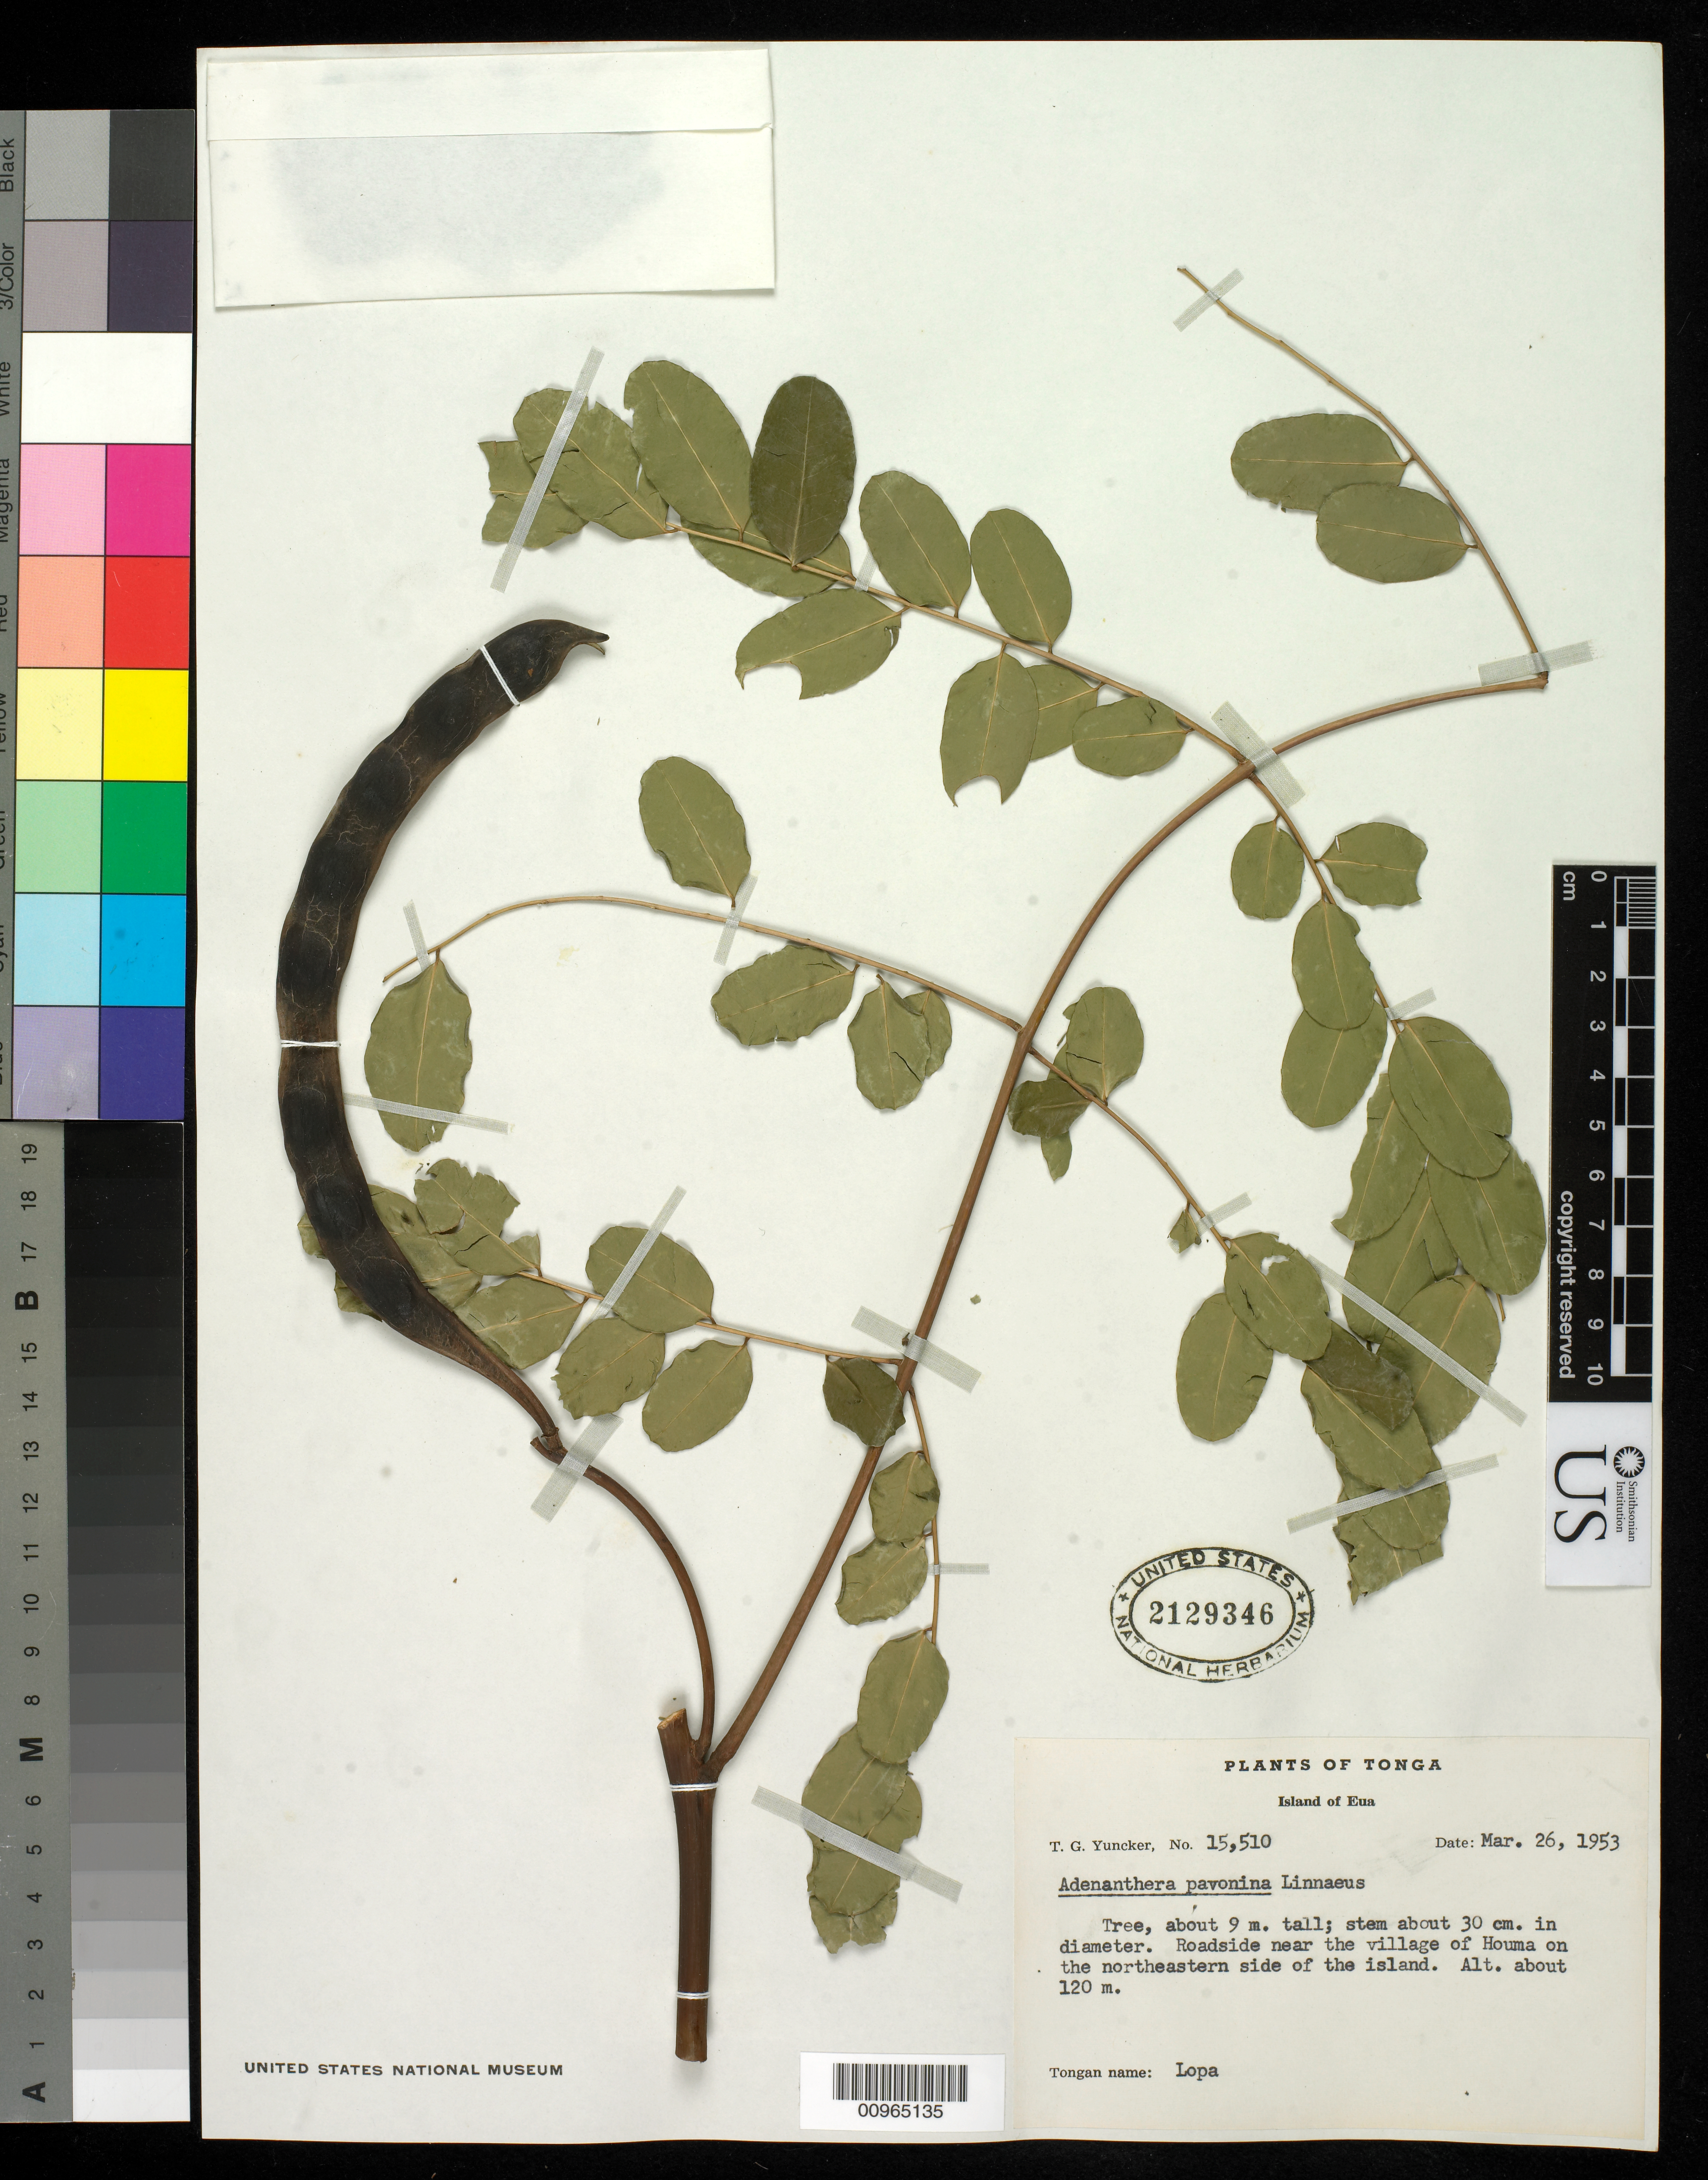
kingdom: Plantae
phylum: Tracheophyta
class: Magnoliopsida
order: Fabales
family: Fabaceae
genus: Adenanthera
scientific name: Adenanthera pavonina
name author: L.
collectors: T. G. Yuncker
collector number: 15510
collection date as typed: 26 Mar 1953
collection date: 1953-03-26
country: Tonga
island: Eua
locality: Roadside near the village of Houma on NE side of island.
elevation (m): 120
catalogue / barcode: US 2129346